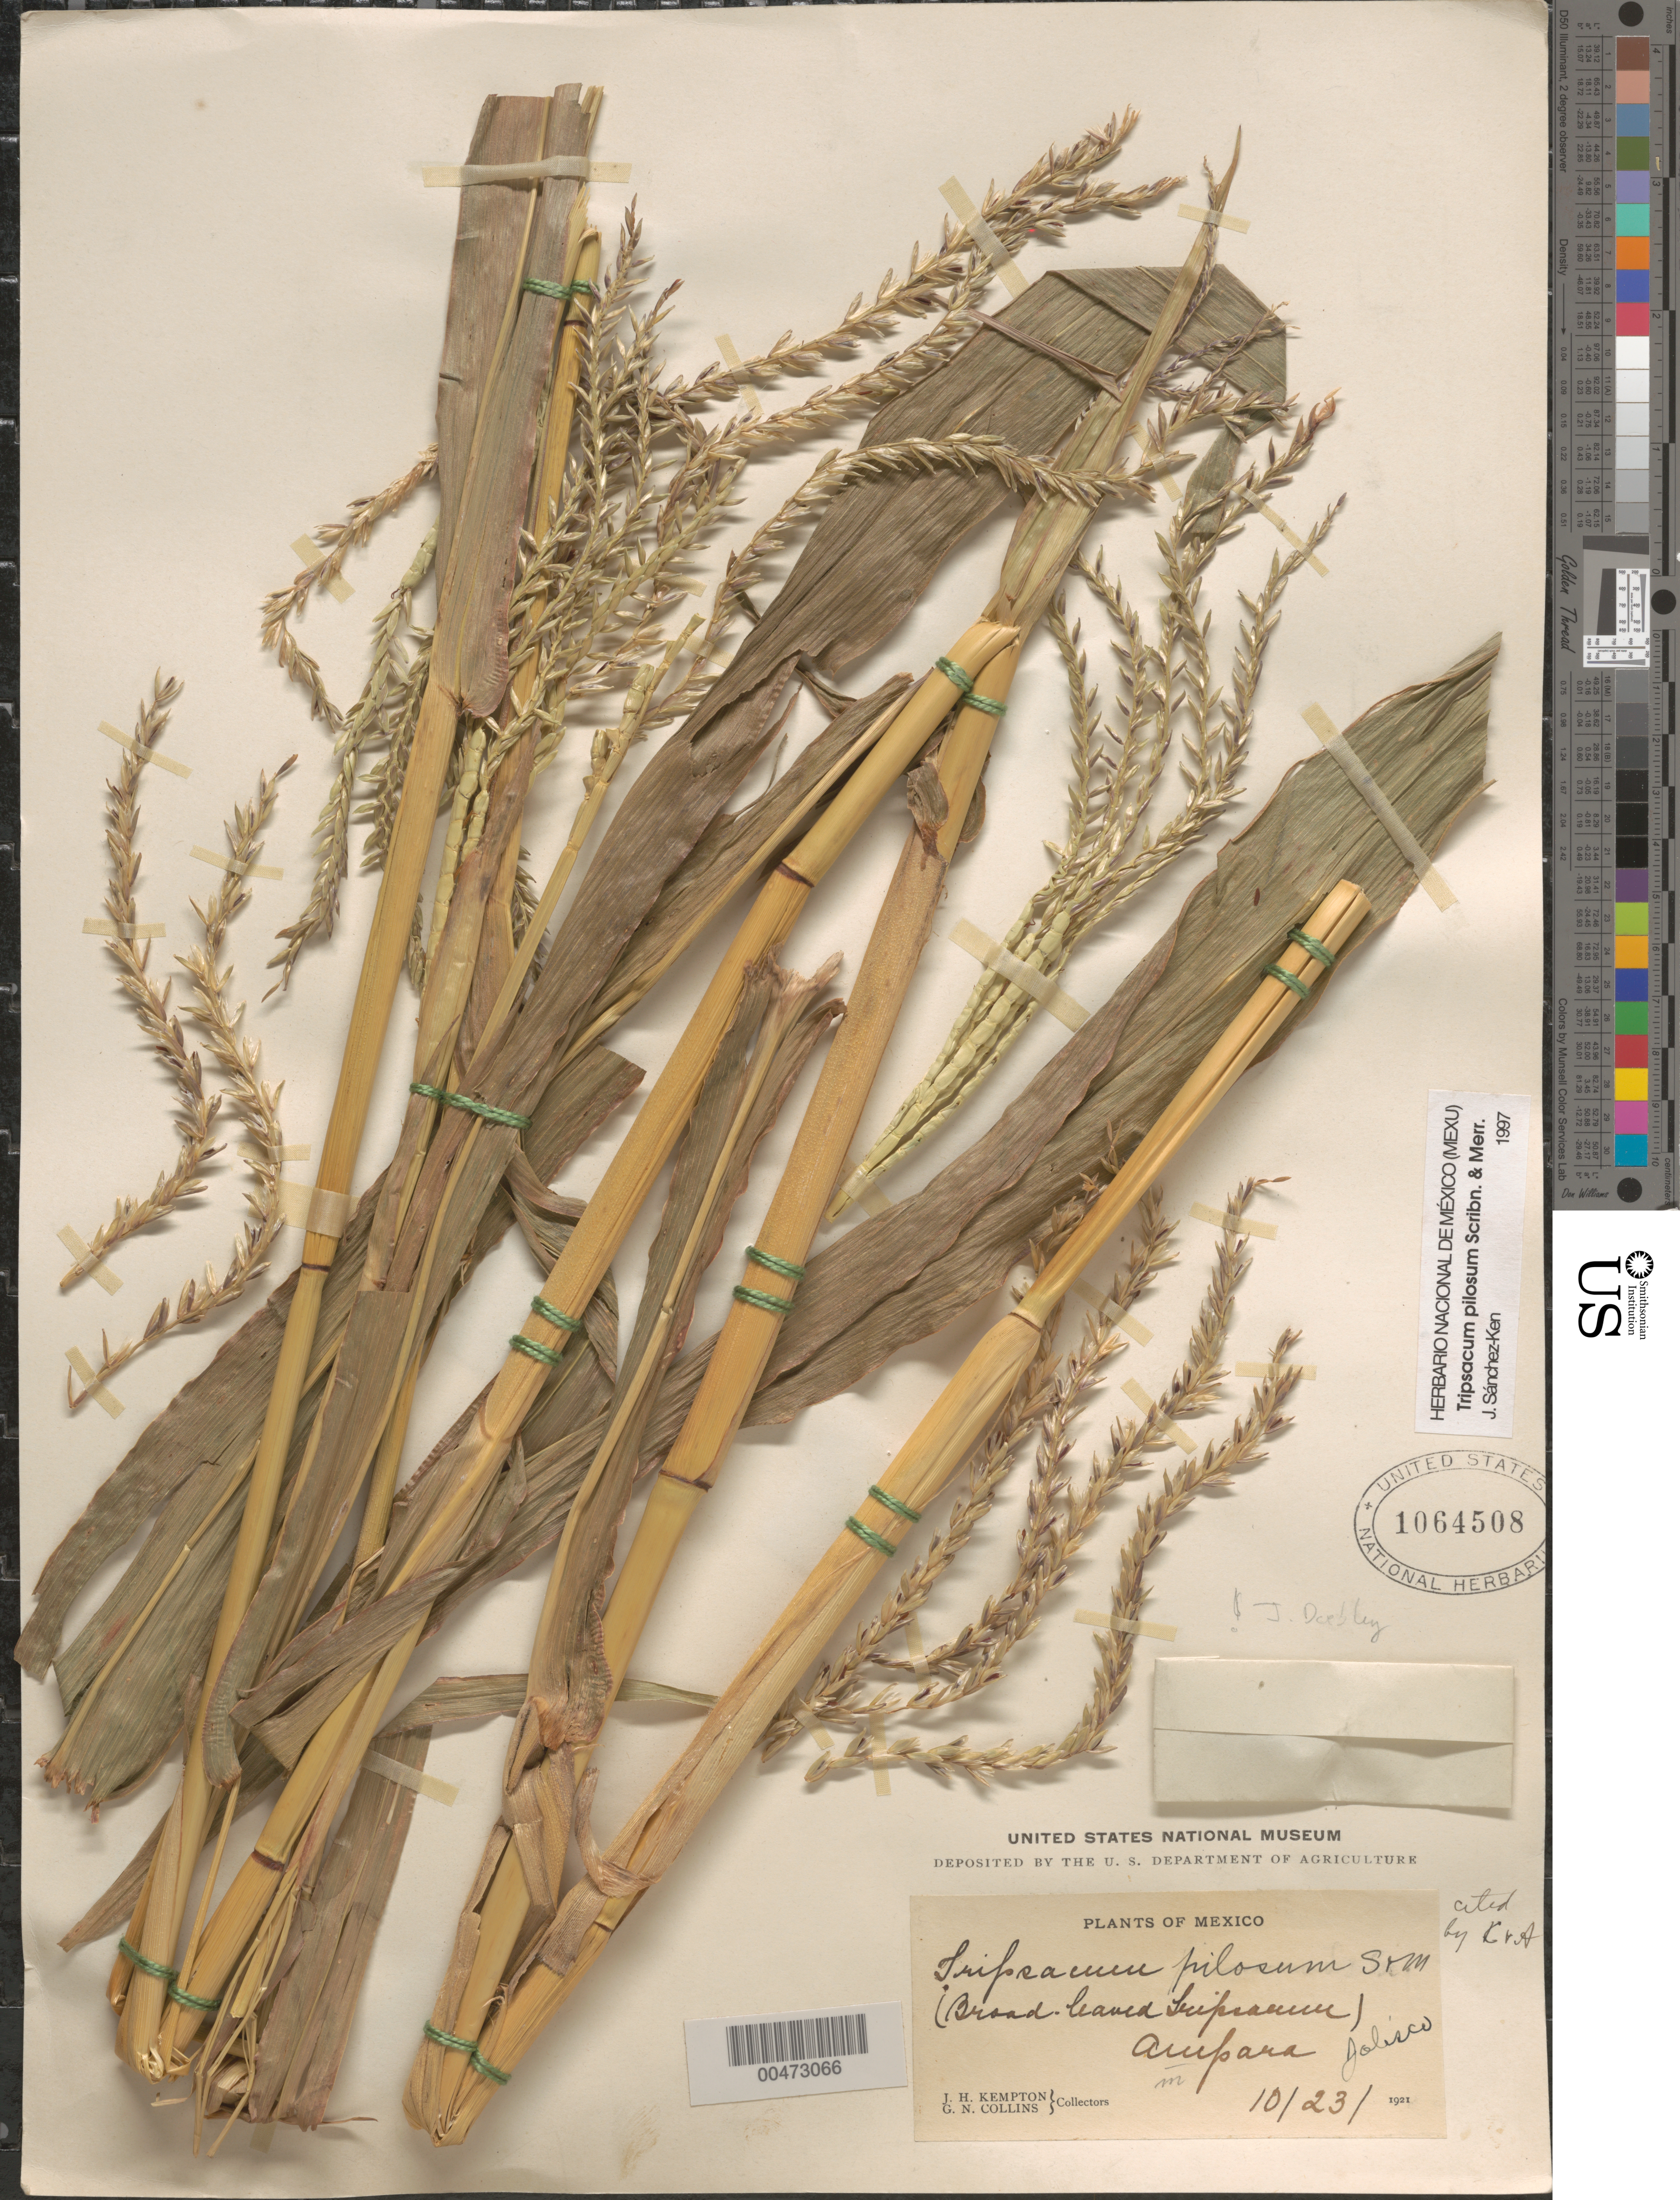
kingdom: Plantae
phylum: Tracheophyta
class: Liliopsida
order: Poales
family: Poaceae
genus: Tripsacum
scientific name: Tripsacum pilosum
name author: Scribn. & Merr.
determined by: Doebley, John F.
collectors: J. H. Kempton & G. Collins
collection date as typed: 23 Oct 1921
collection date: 1921-10-23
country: Mexico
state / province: Jalisco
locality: Ampara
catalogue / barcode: US 1064508